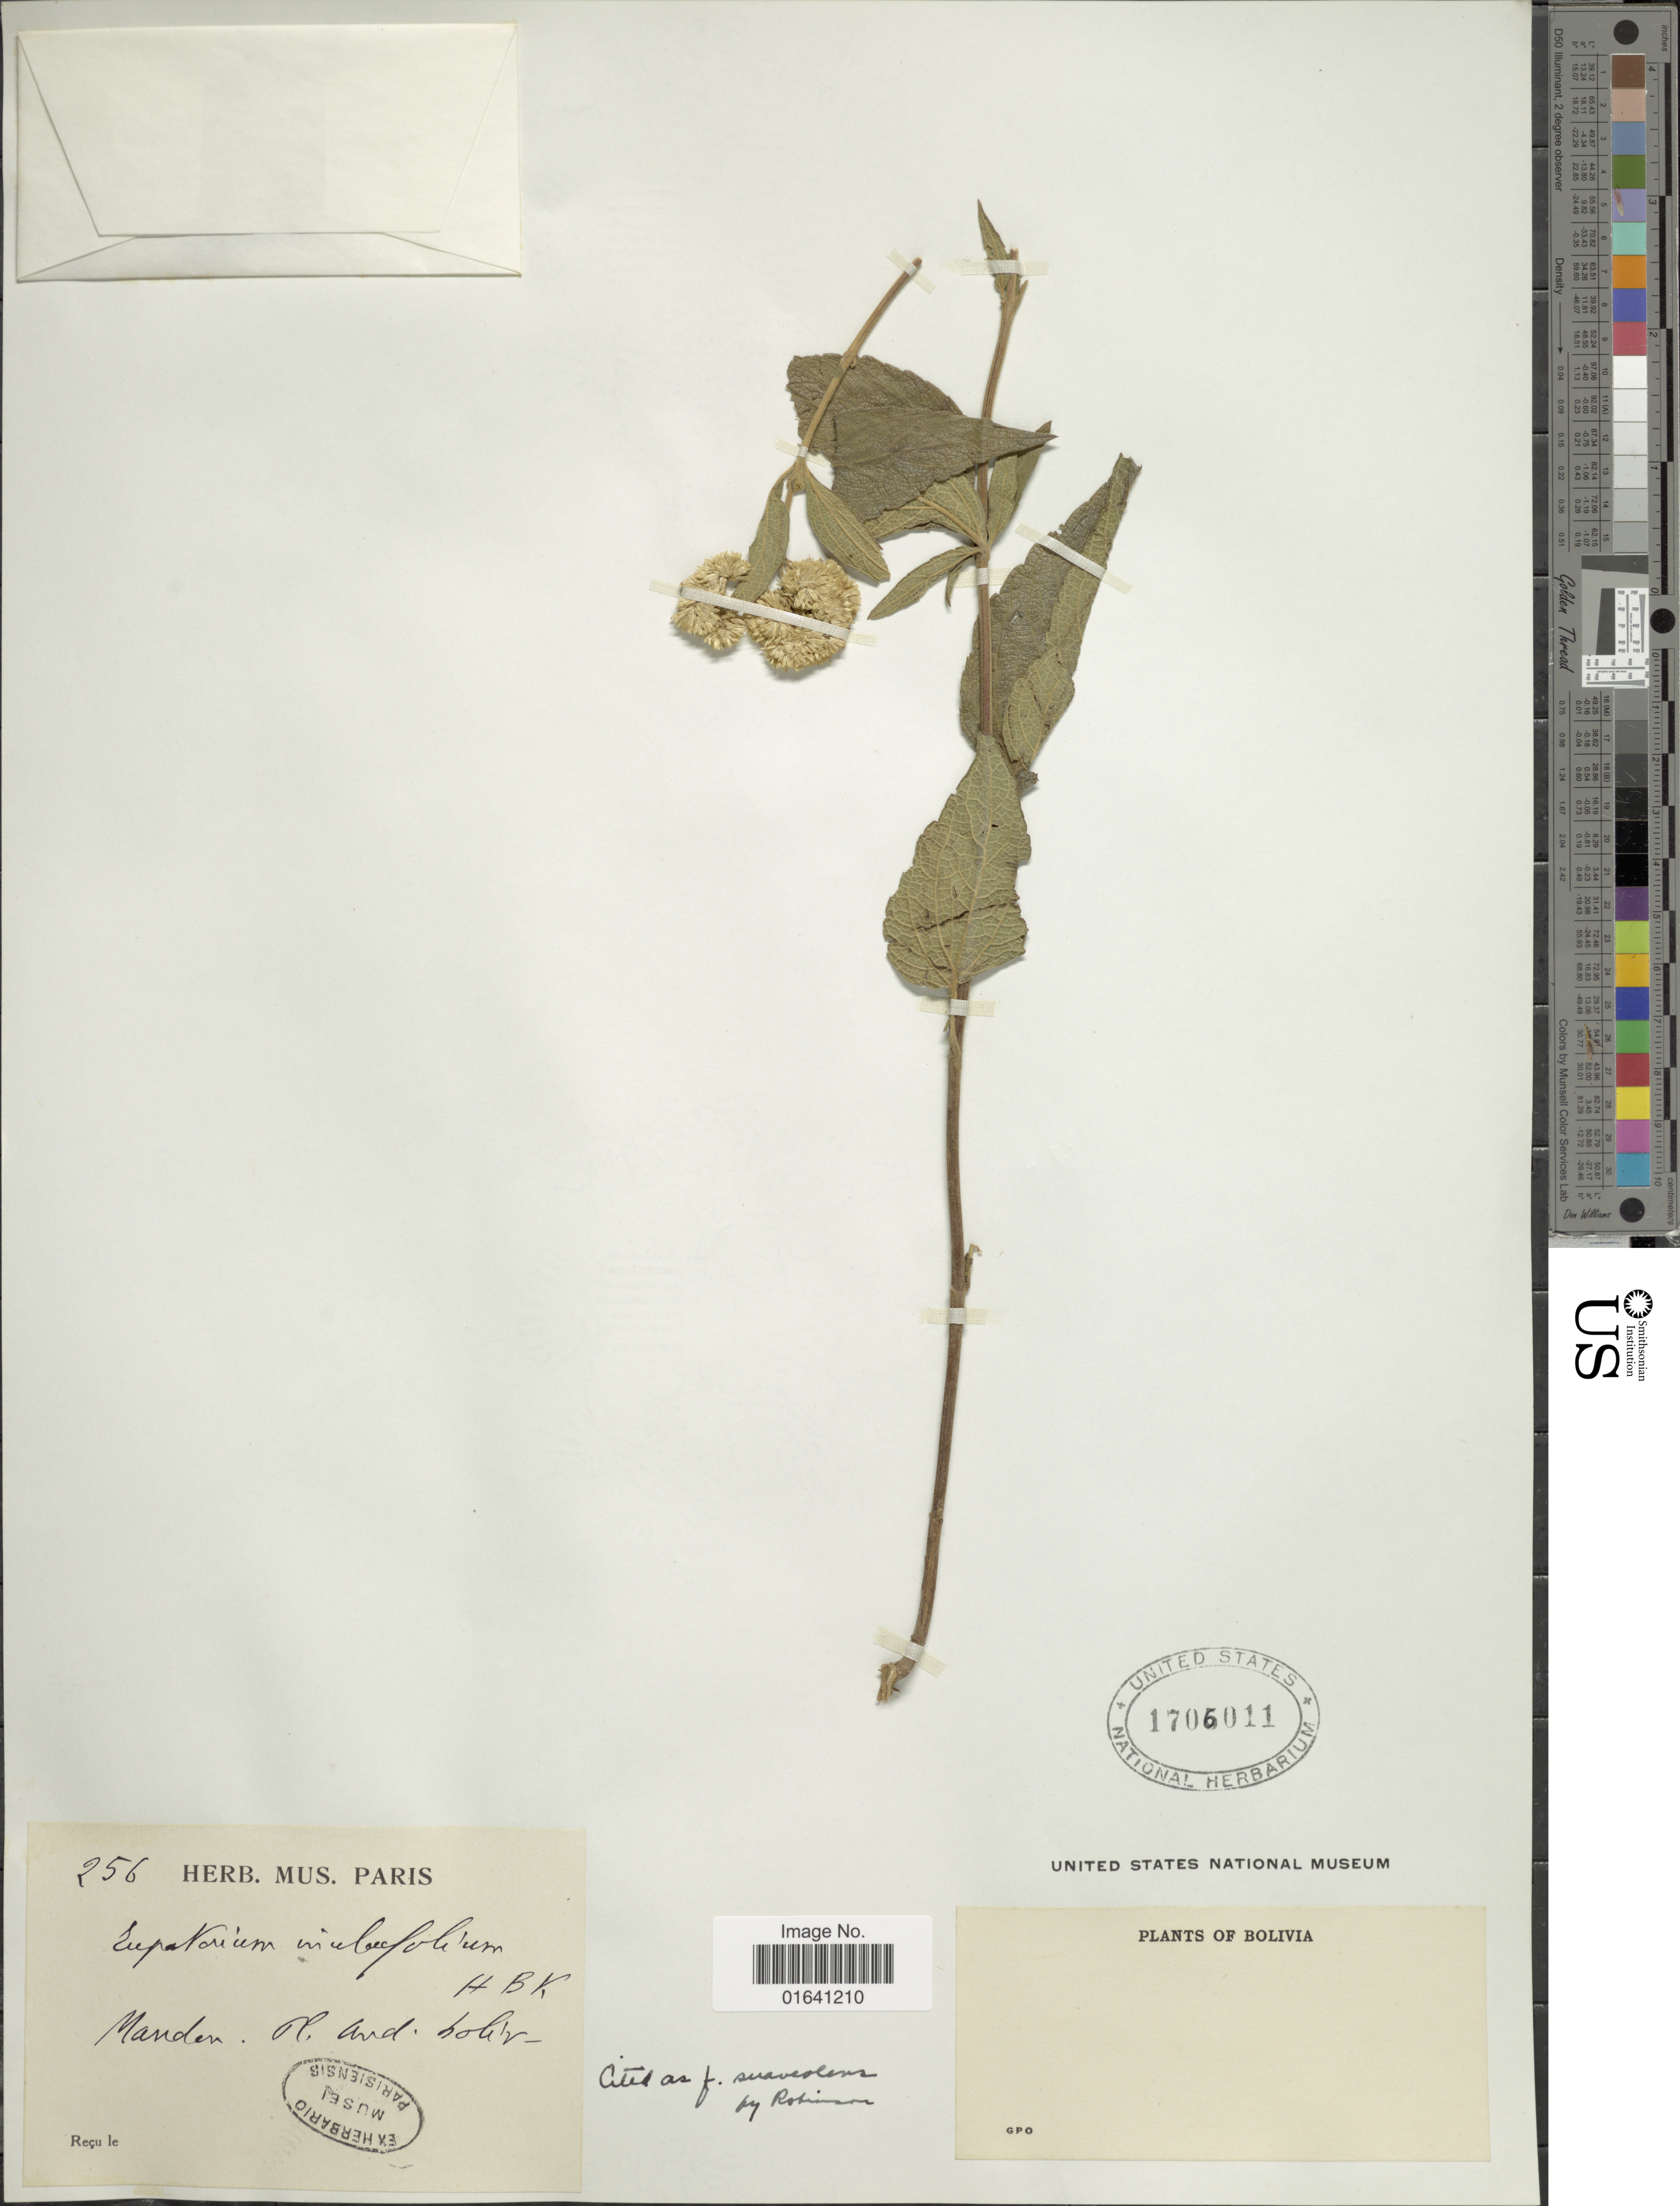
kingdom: Plantae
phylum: Tracheophyta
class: Magnoliopsida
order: Asterales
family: Asteraceae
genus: Austroeupatorium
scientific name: Austroeupatorium inulaefolium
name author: (Kunth) R.M. King & H. Rob.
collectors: ex herb. Mus. Paris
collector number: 256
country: Bolivia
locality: Manden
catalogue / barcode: US 1706011